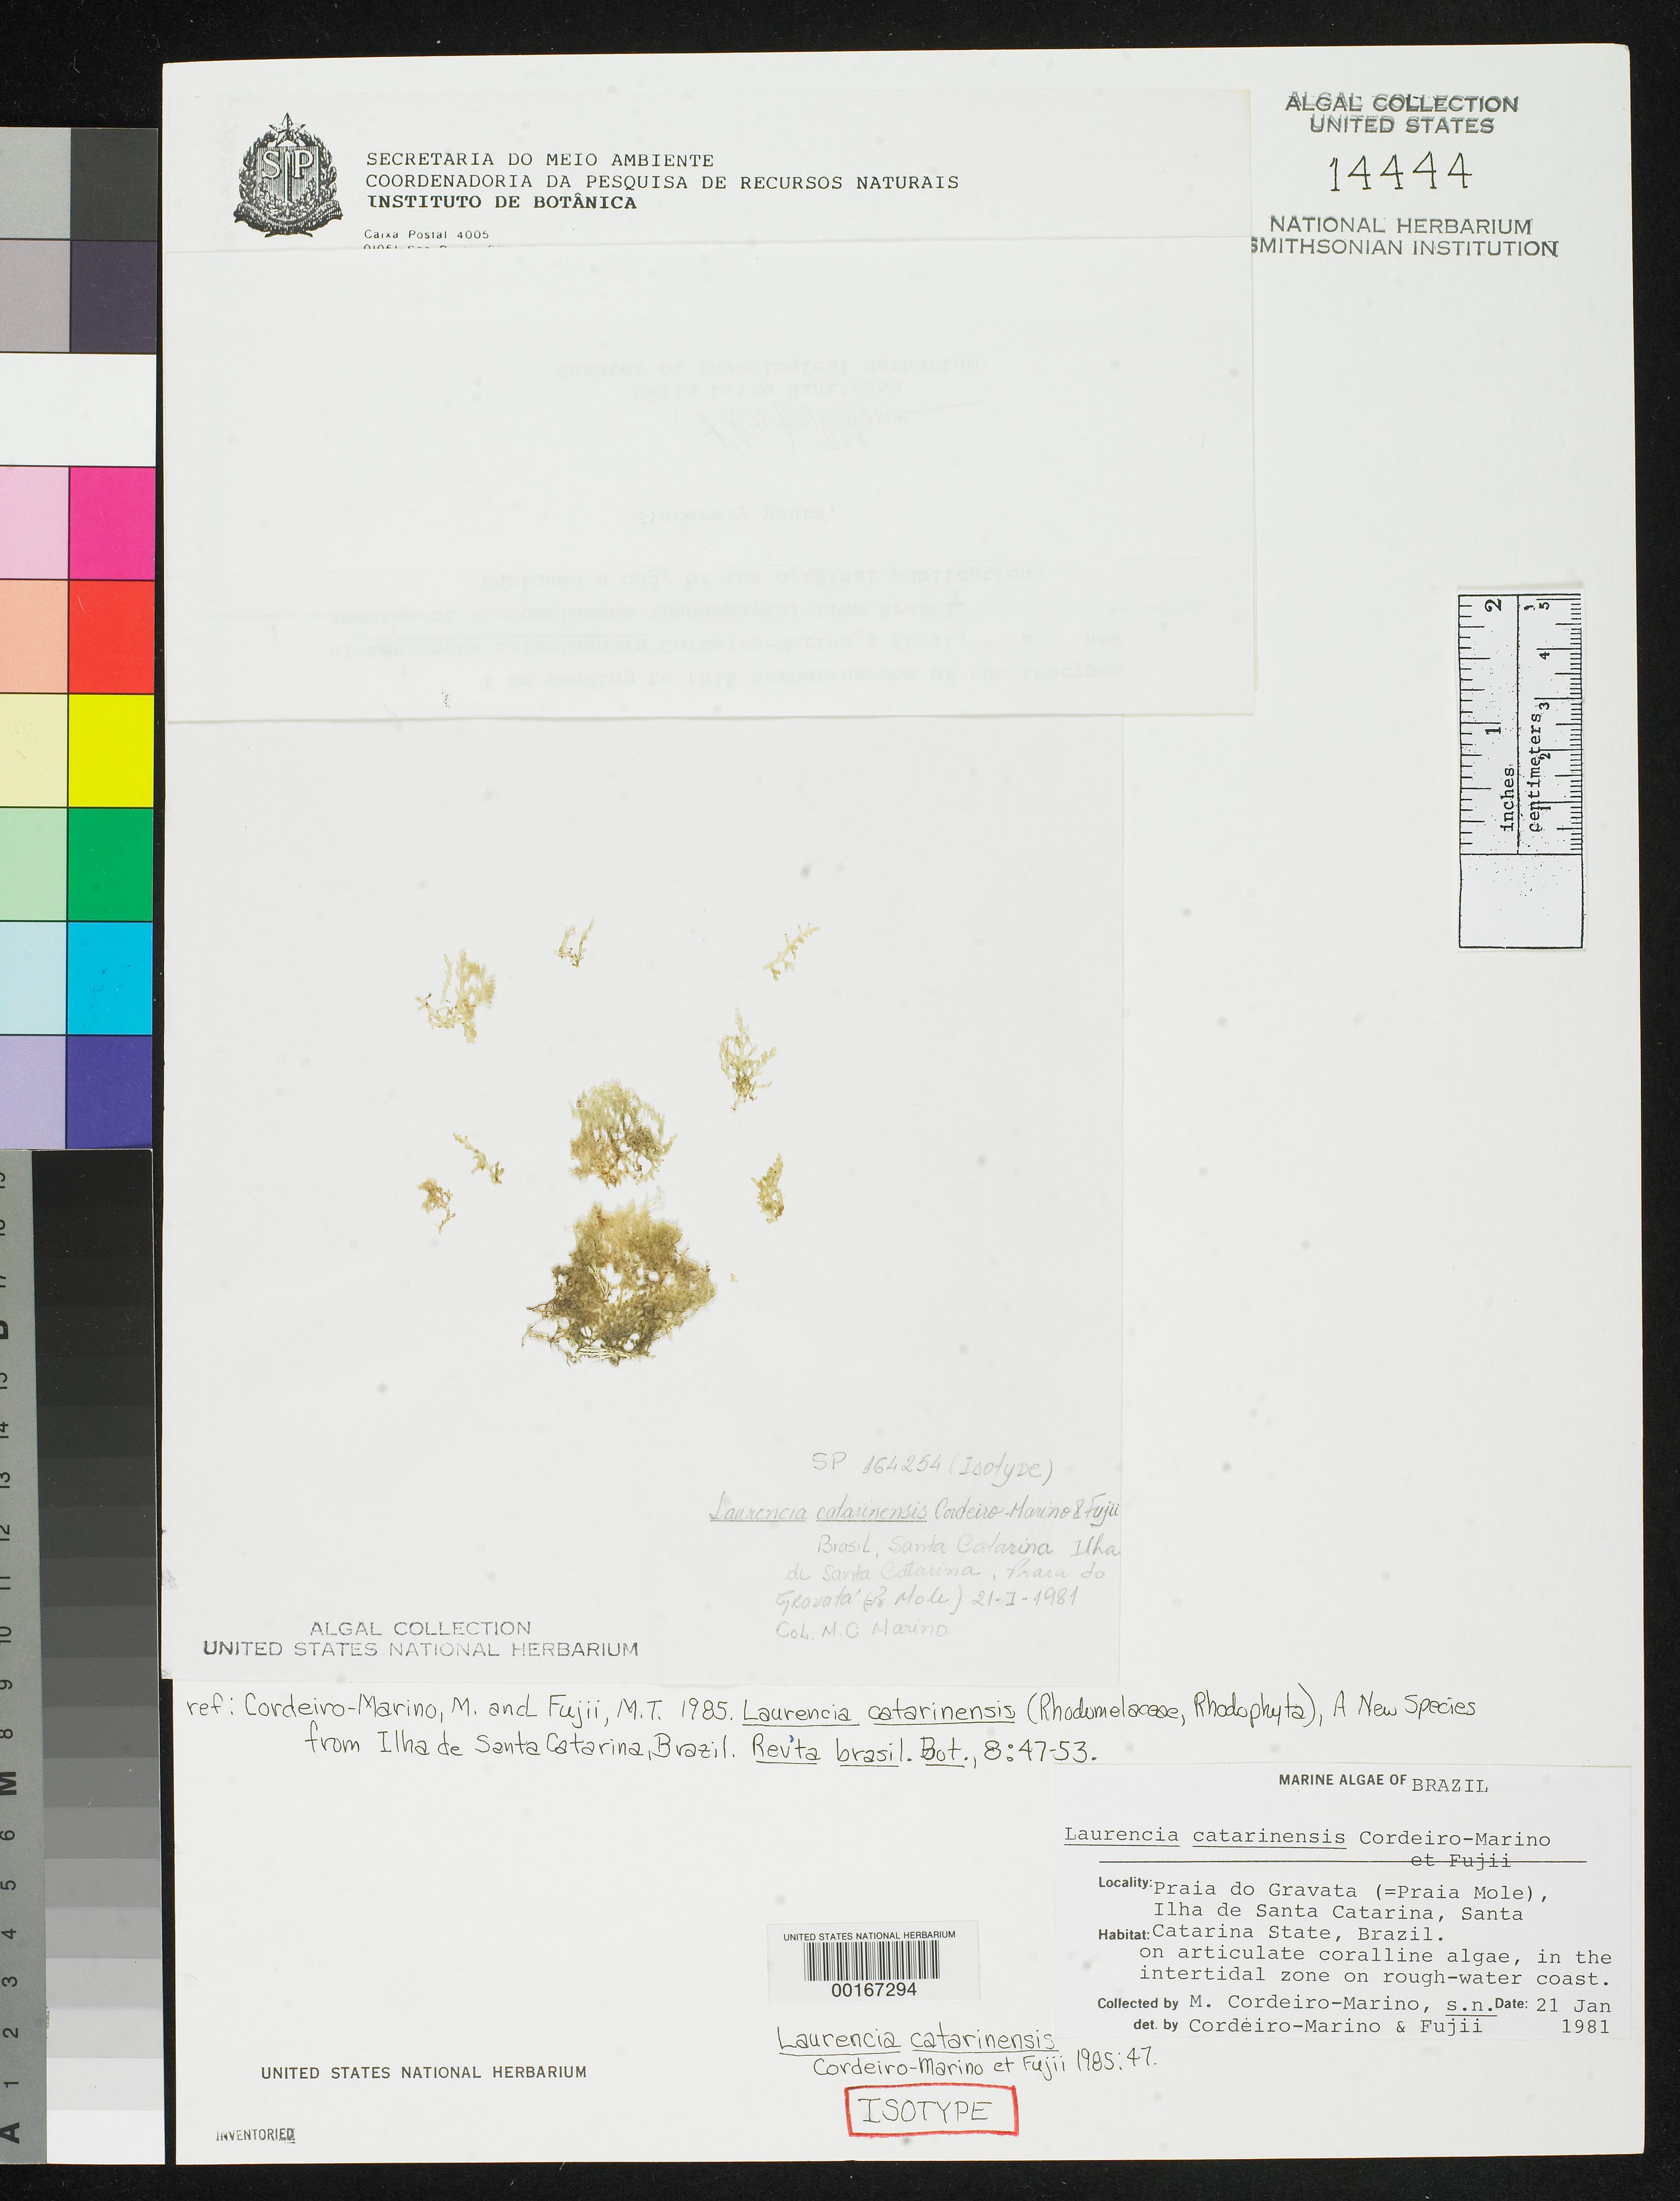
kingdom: Plantae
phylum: Rhodophyta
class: Florideophyceae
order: Ceramiales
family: Rhodomelaceae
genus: Laurencia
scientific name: Laurencia catarinensis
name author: Cordeiro-Marino & M.T. Fujii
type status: Isotype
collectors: M. Cordeiro-Marino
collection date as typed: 21 Jan 1981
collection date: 1981-01-21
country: Brazil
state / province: Santa Catarina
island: Ilha de Santa Catarina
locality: Praia do Gravata.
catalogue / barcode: US 14444